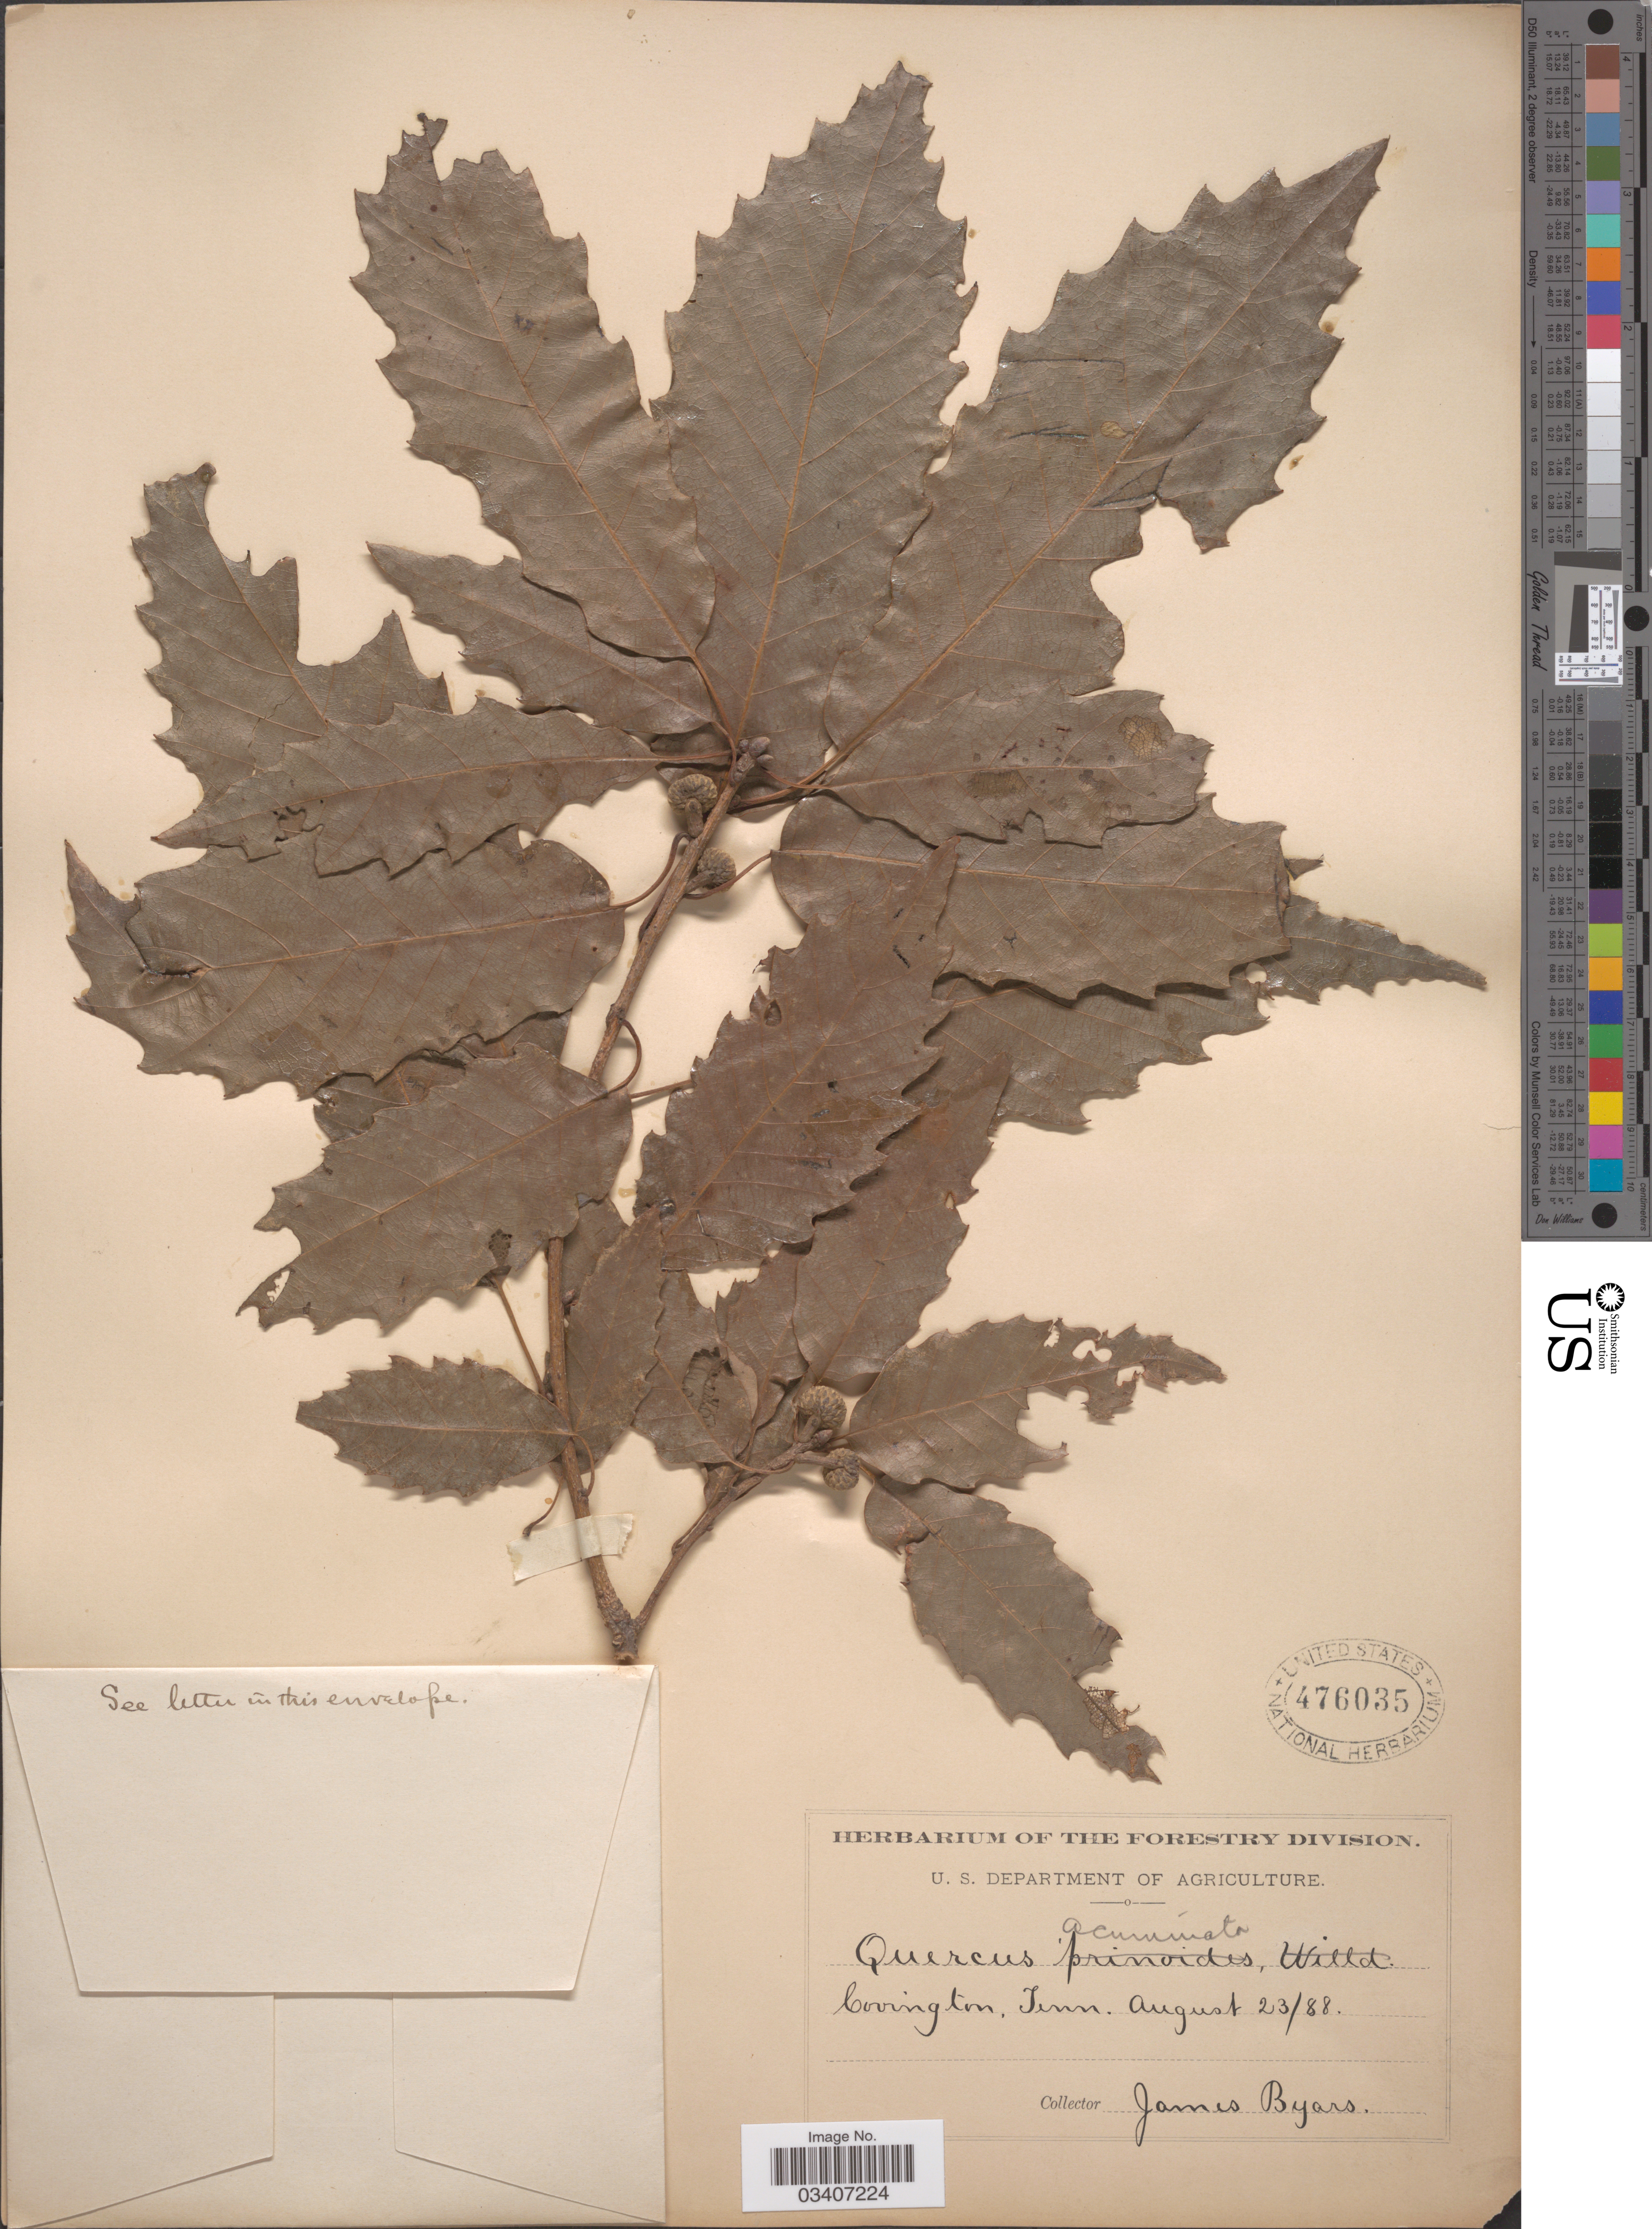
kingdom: Plantae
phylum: Tracheophyta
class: Magnoliopsida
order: Fagales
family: Fagaceae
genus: Quercus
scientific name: Quercus muehlenbergii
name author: Engelm.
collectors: J. Byars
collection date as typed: Transcribed d/m/y: 23/8/88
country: United States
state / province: Tennessee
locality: Covington.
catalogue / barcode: US 476035